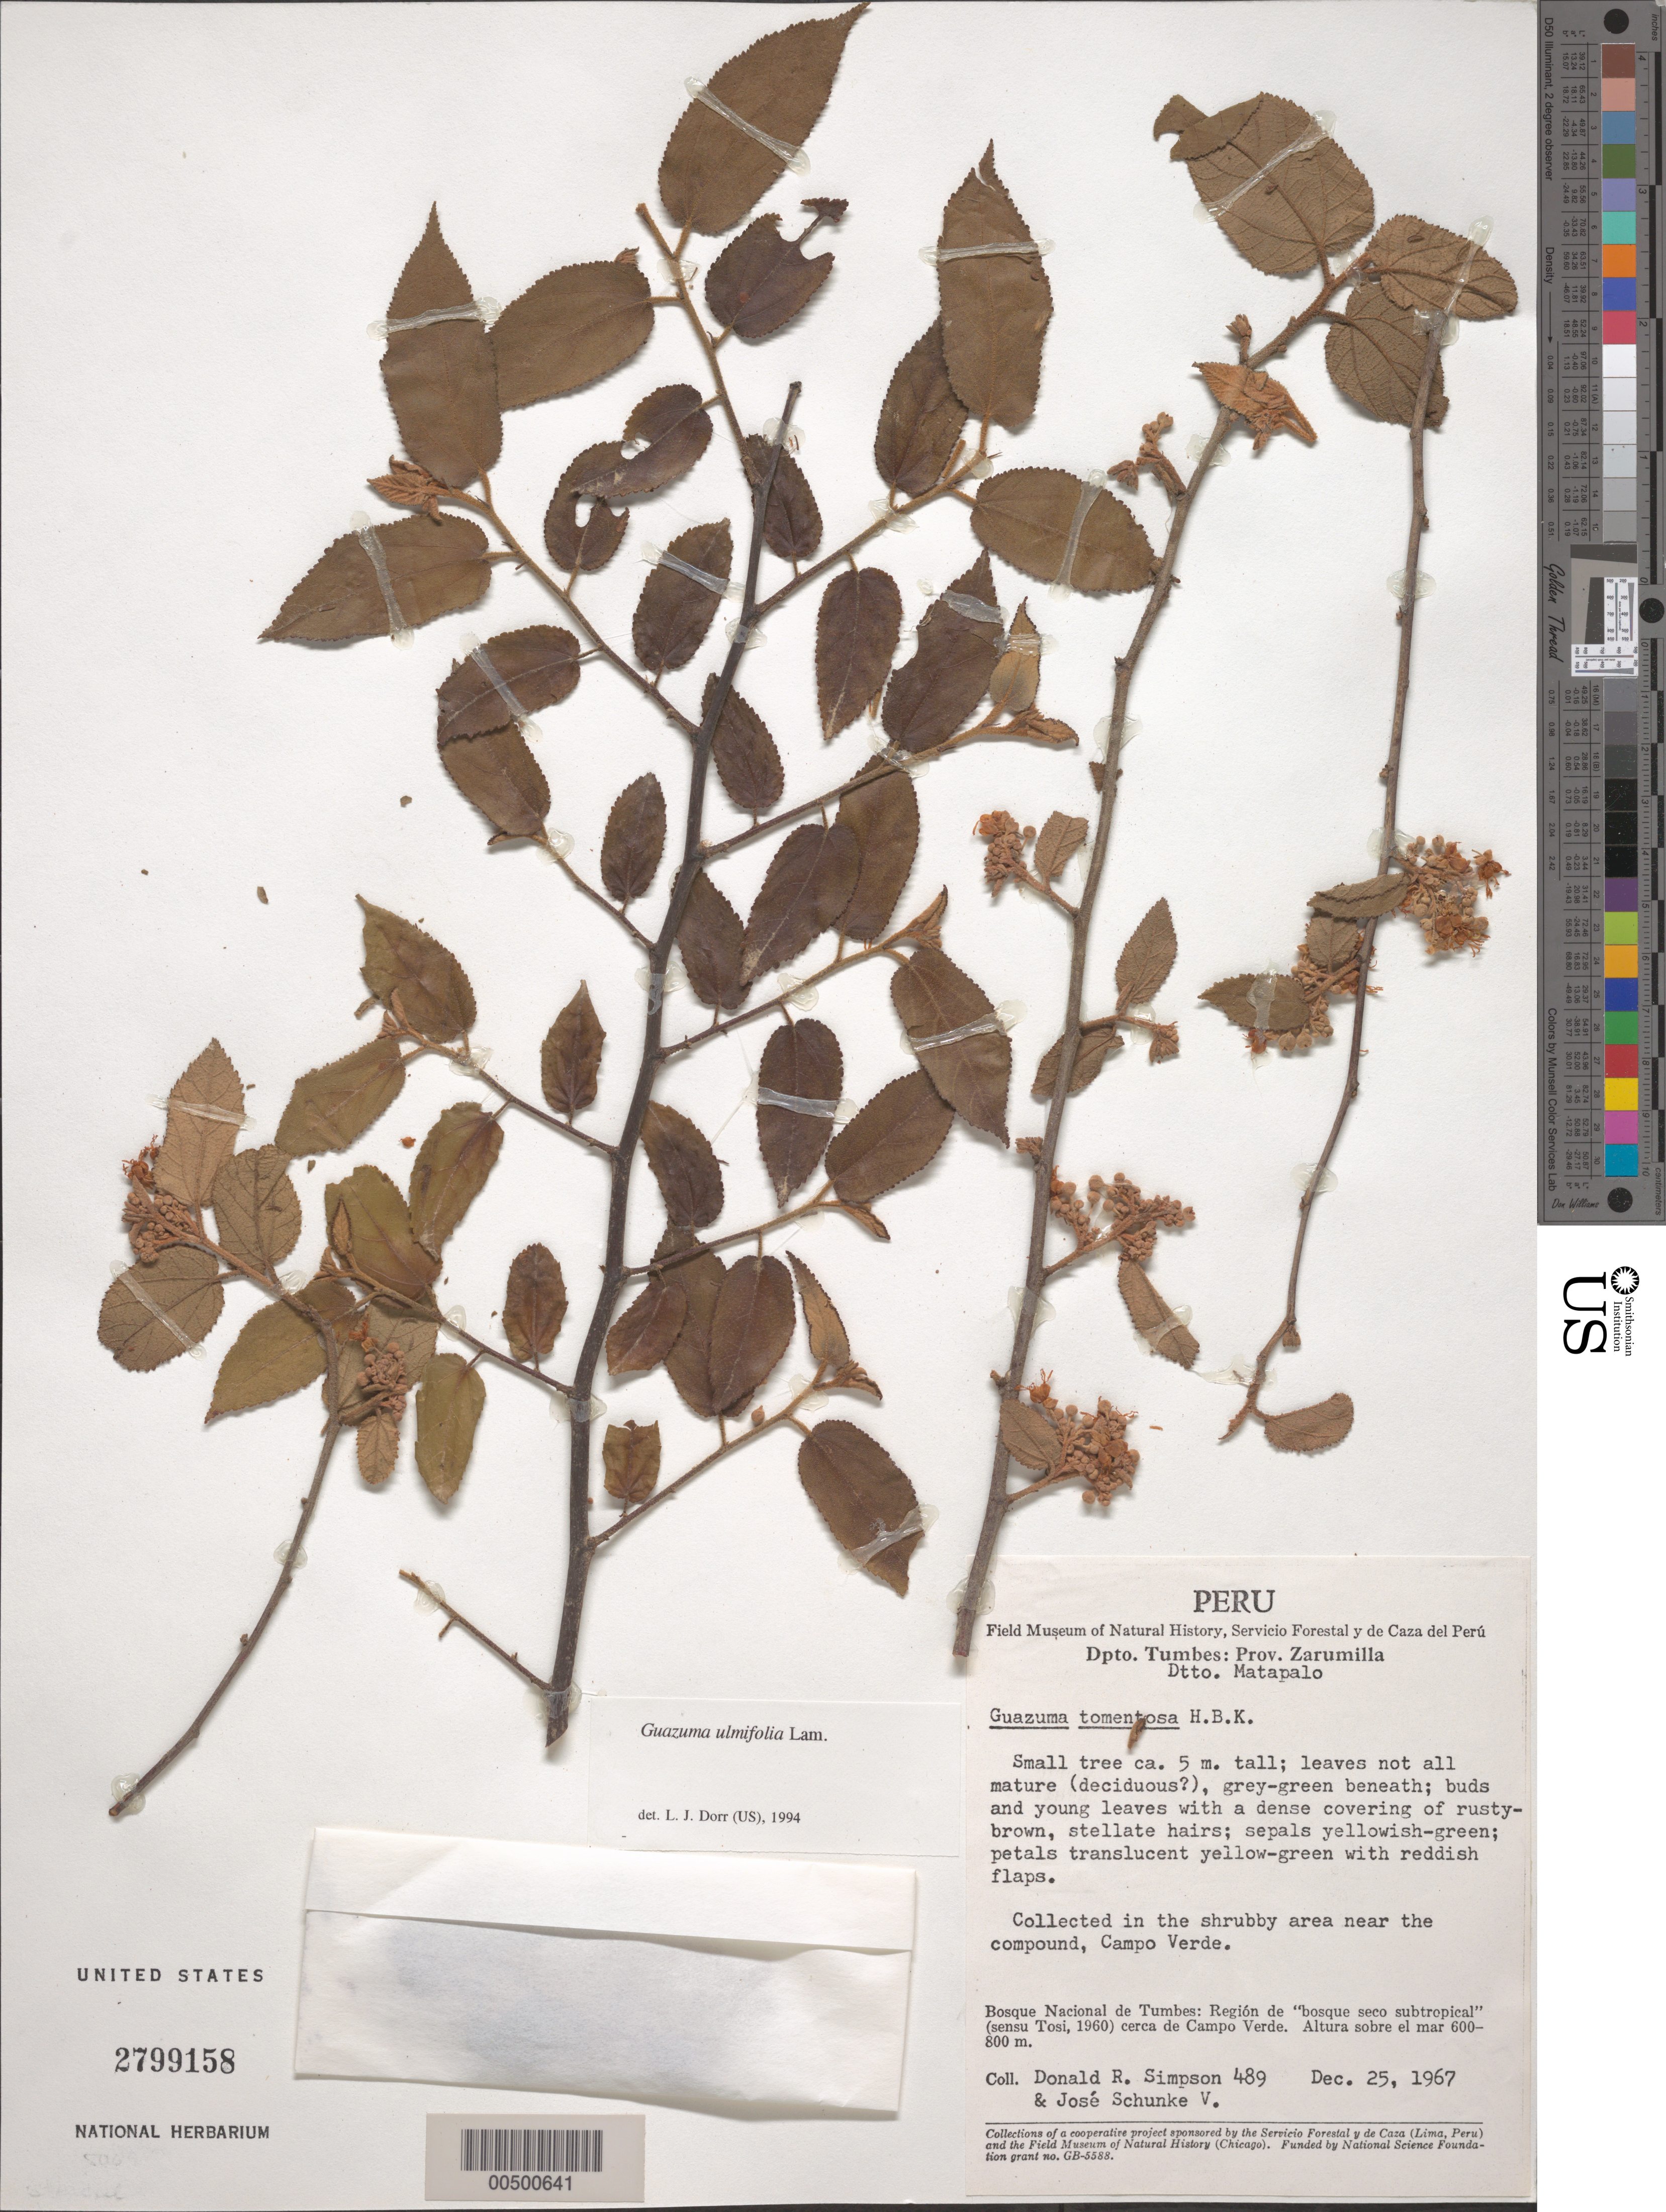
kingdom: Plantae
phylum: Tracheophyta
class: Magnoliopsida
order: Malvales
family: Malvaceae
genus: Guazuma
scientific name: Guazuma ulmifolia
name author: Lam.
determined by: Dorr, L. J., (BOT), Smithsonian Institution - National Museum of Natural History (UNITED STATES)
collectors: D. R. Simpson & J. Schunke Vigo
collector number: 489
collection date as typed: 25 Dec 1967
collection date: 1967-12-25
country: Peru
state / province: Tumbes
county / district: Zarumilla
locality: Bosque Nacional de Tumbes; cerca de Campo Verde. collected in the shrubby area near the compound, Campo Verde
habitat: Región de "bosque seco subtropical" (sensu Tosi, 1960)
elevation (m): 600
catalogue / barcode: US 2799158